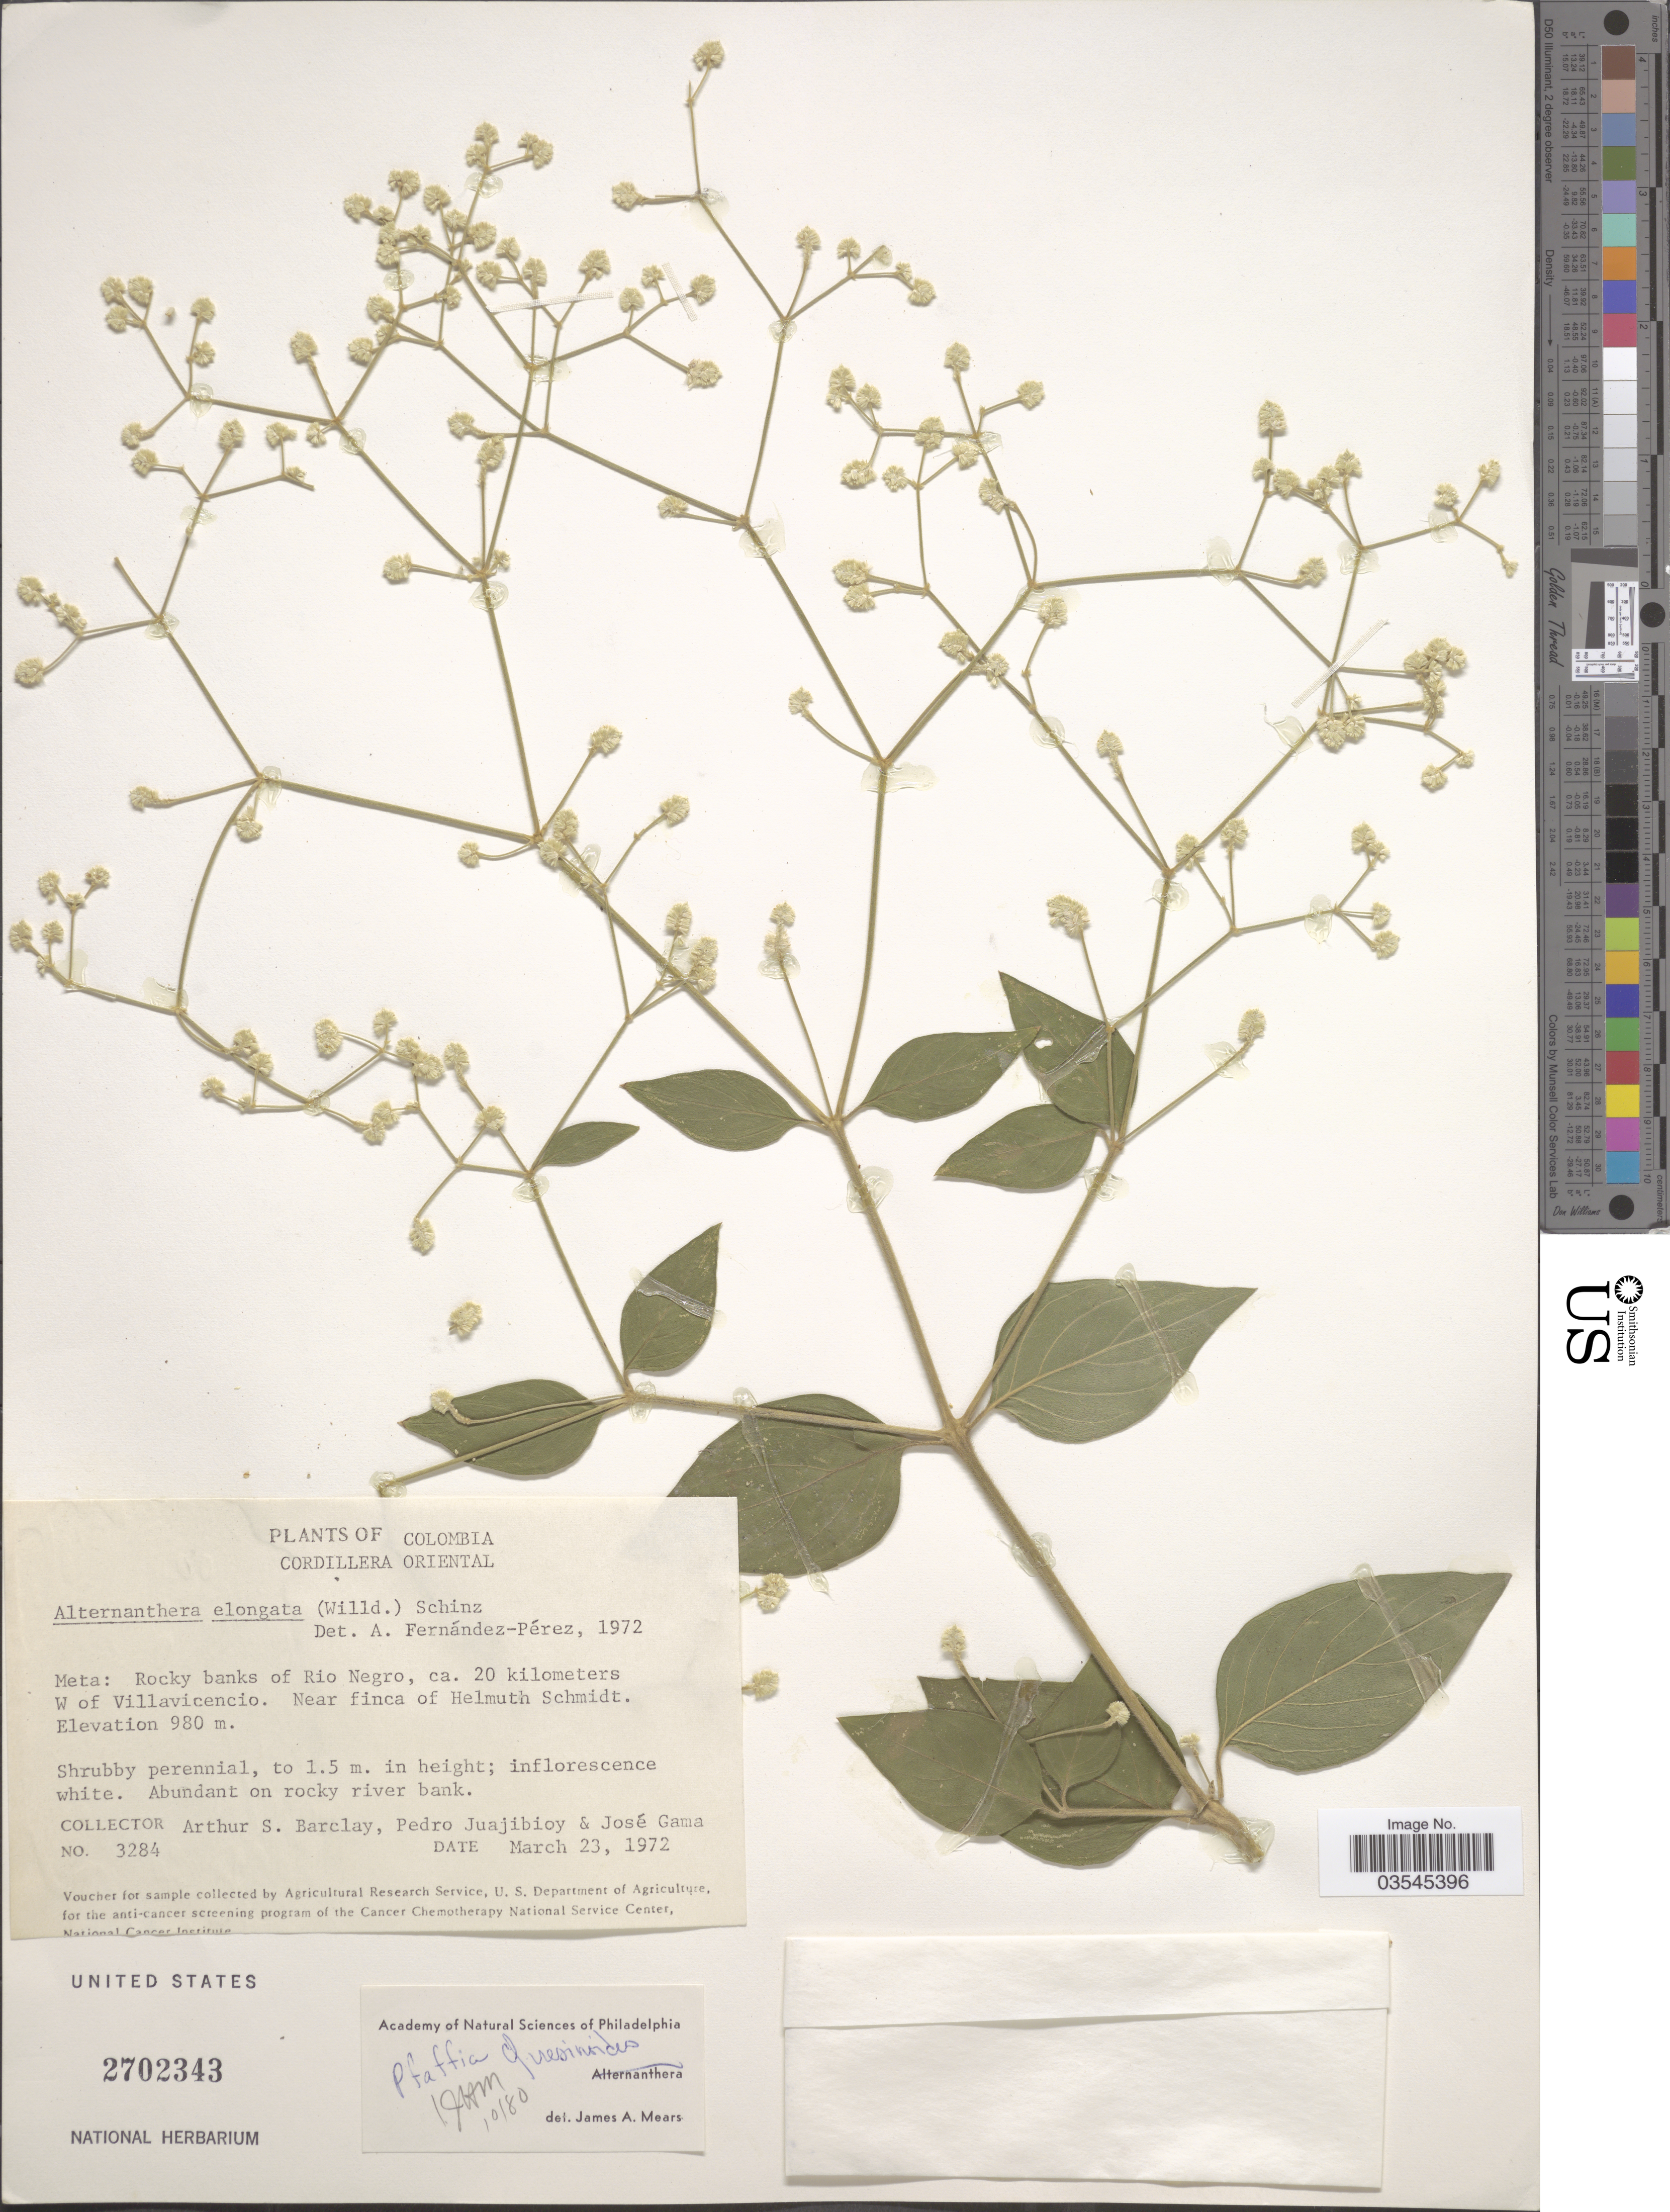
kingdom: Plantae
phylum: Tracheophyta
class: Magnoliopsida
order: Caryophyllales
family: Amaranthaceae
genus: Pfaffia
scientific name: Pfaffia iresinoides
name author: (Kunth) Spreng.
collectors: A. S. Barclay, P. Juajibioy & J. Gama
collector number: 3284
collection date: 1972-03-23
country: Colombia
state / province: Meta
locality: Cordillera Oriental. Rocky banks of Rio Negro, ca. 20 kilometers W of Villavicencio. Near finca of Helmuth Schmidt.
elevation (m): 980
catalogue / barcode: US 2702343